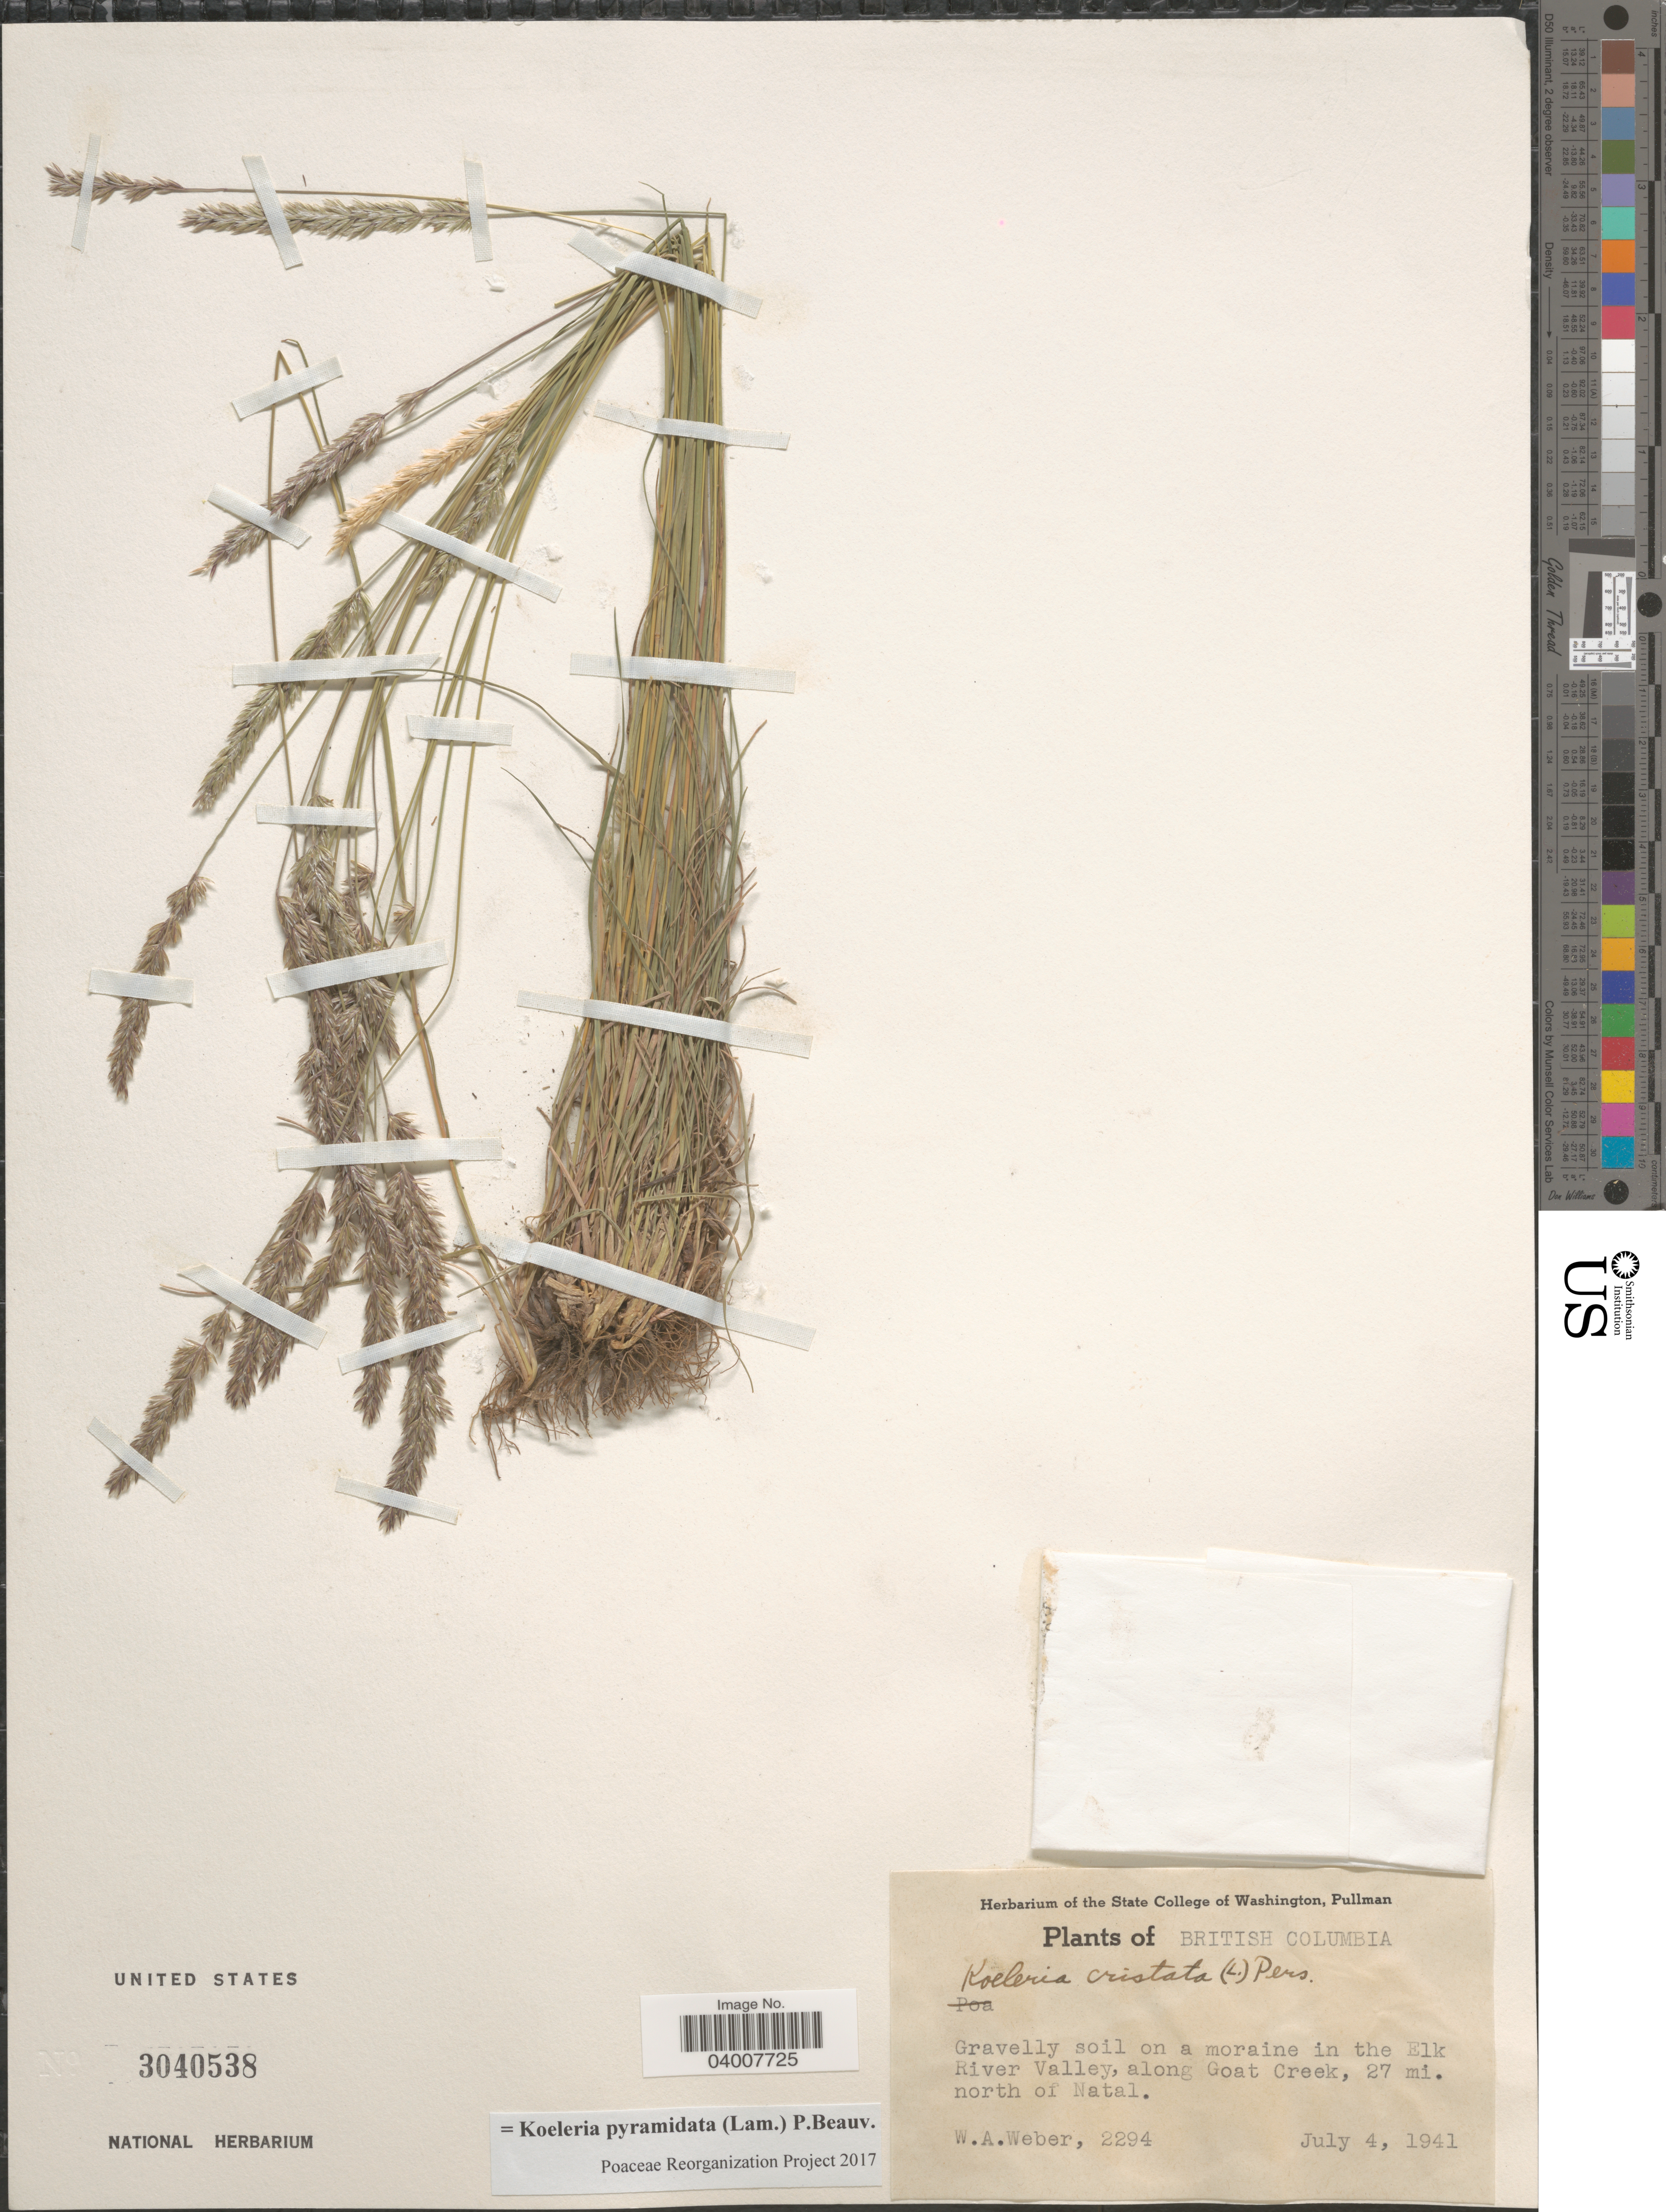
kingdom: Plantae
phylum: Tracheophyta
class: Liliopsida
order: Poales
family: Poaceae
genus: Koeleria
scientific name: Koeleria pyramidata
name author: (Lam.) P. Beauv.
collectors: W. A. Weber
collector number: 2294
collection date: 1941-07-04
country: Canada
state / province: British Columbia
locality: Gravelly soil on a moraine in the Elk River Valley, along Goat Creek, 27 mi. north of Natal.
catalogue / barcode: US 3040538